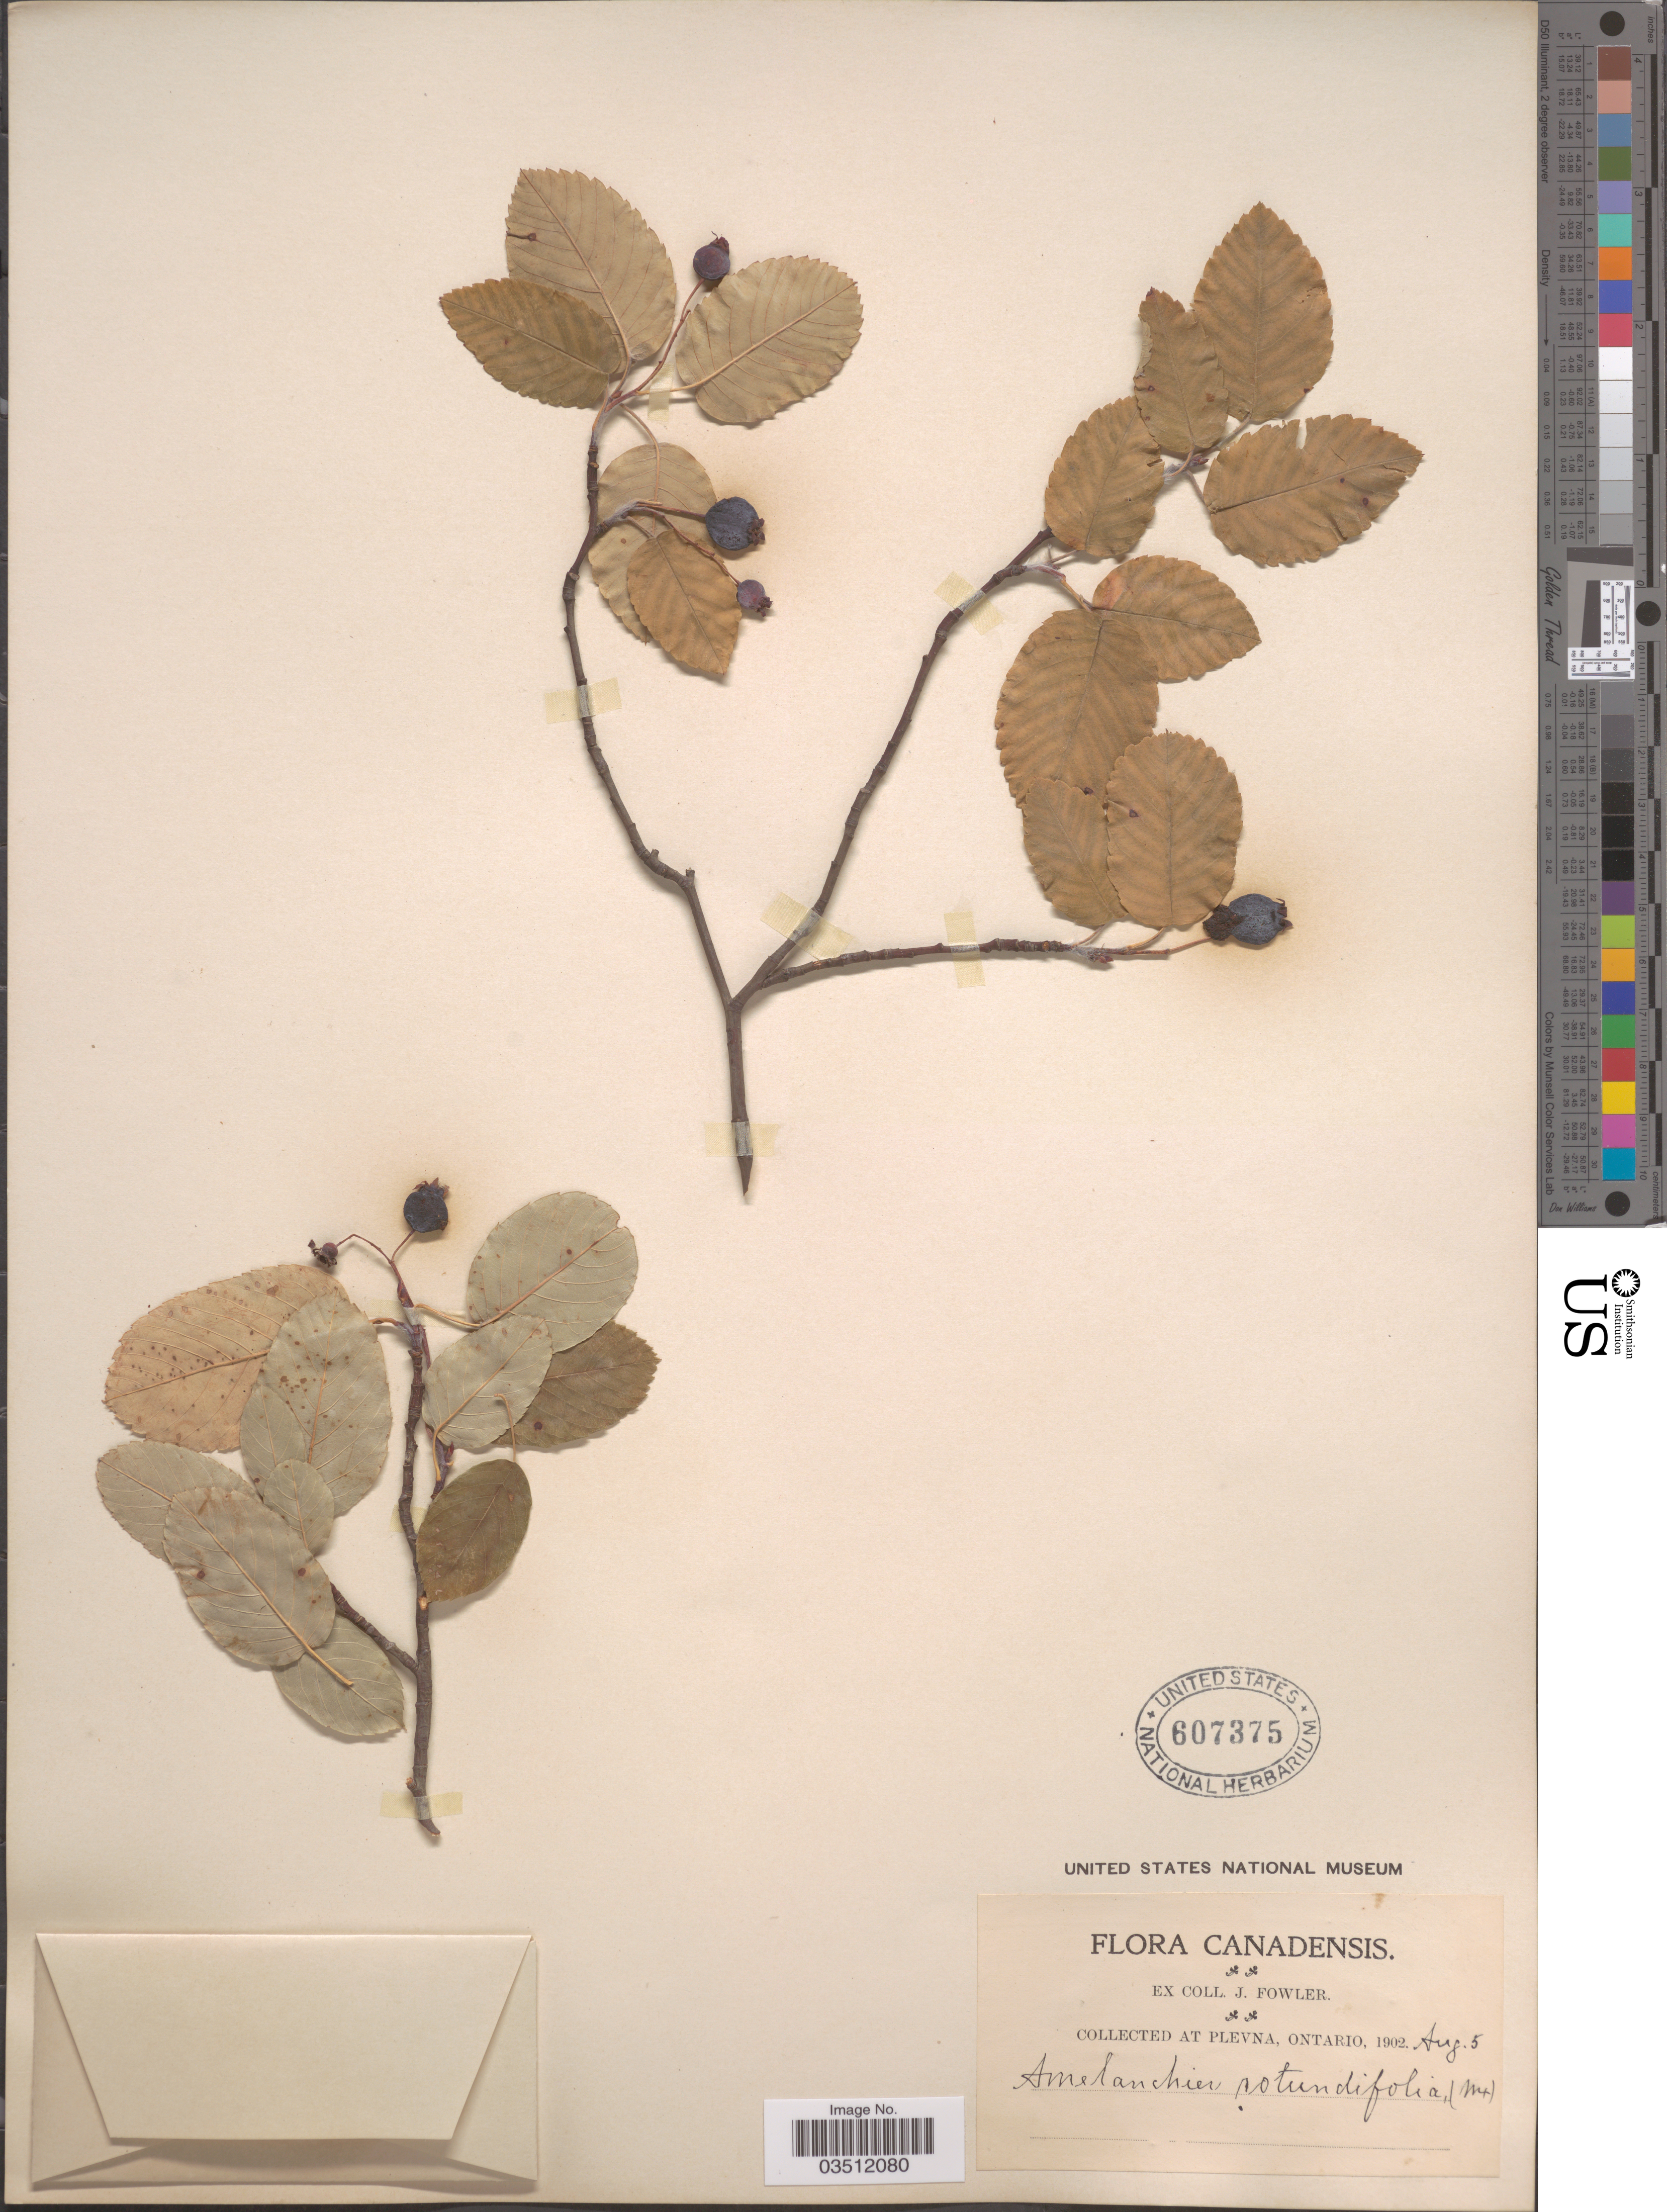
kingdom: Plantae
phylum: Tracheophyta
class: Magnoliopsida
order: Rosales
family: Rosaceae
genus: Amelanchier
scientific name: Amelanchier erecta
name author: Blanch.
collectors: J. Fowler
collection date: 1902-08-05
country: Canada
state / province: Ontario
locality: Plevna.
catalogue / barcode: US 607375